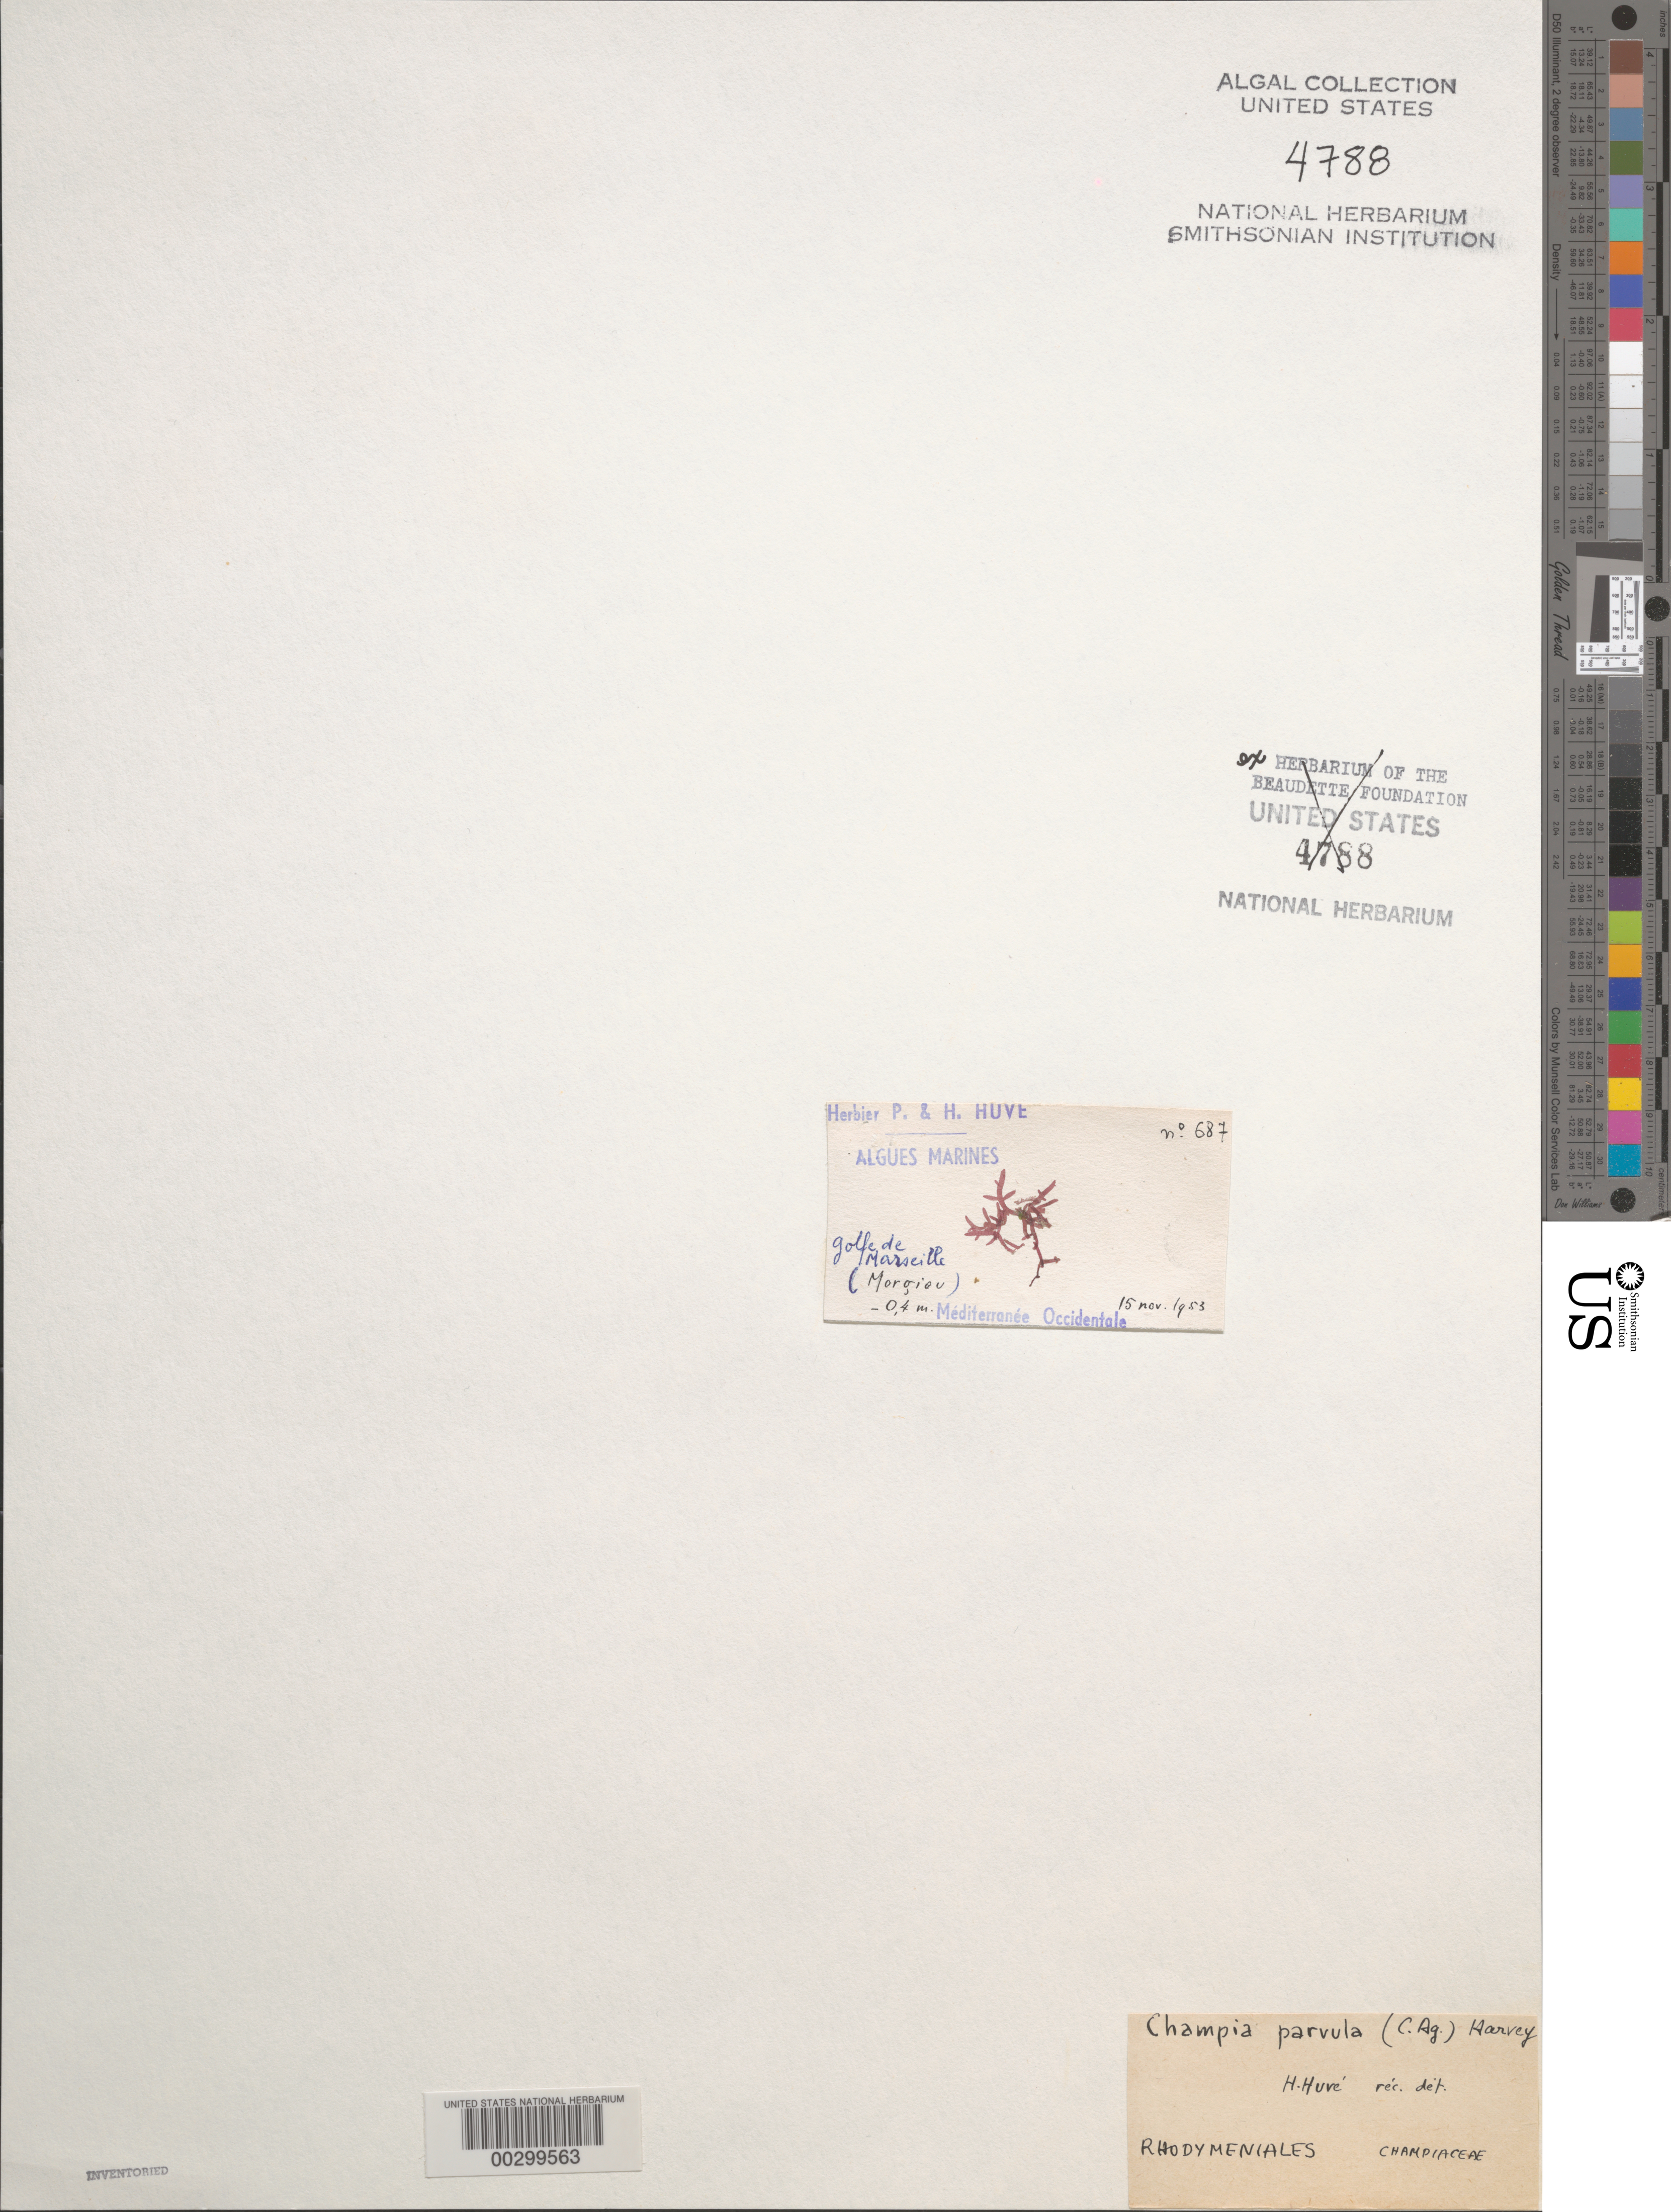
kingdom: Plantae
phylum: Rhodophyta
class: Florideophyceae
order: Rhodymeniales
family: Champiaceae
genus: Champia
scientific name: Champia parvula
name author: (C. Agardh) Harv.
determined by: Huvé, H.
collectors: H. Huvé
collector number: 687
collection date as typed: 15 Nov 1953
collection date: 1953-11-15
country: France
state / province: Provence-Alpes-Côte d'Azur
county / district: Bouches-Du-Rhône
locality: Morgiou, Golfe de Marseille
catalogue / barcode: US 4788